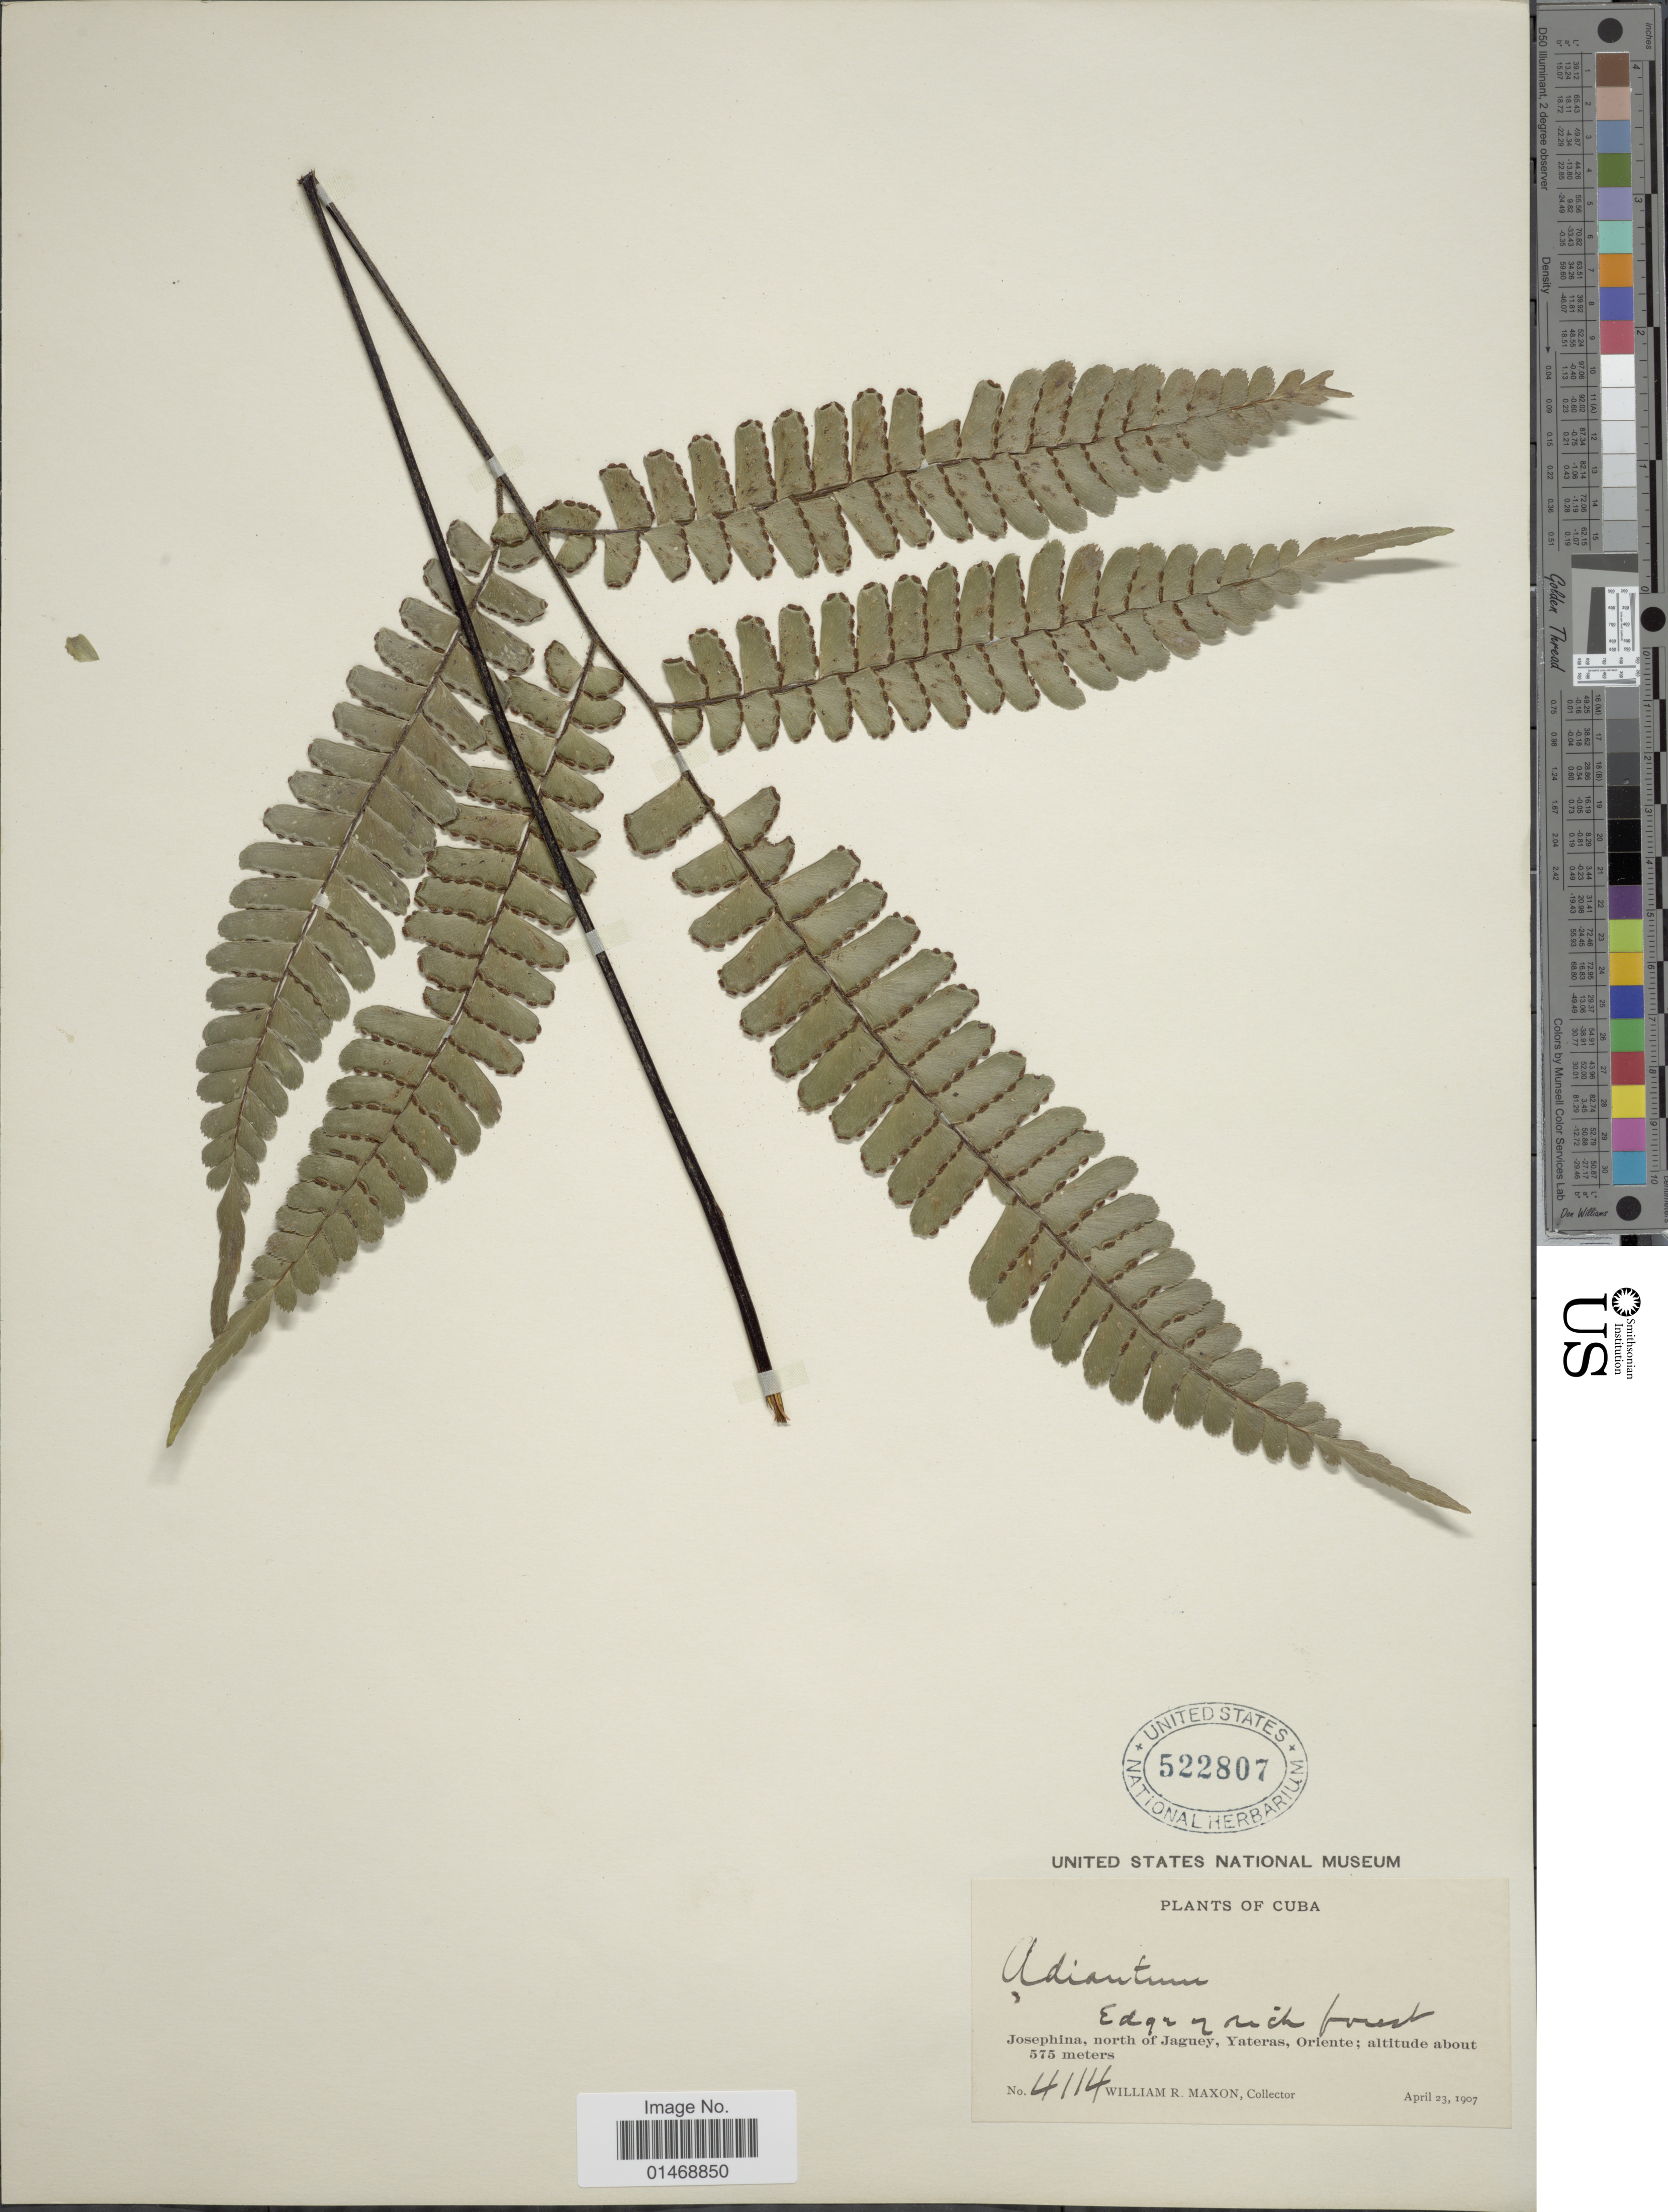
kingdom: Plantae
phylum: Tracheophyta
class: Polypodiopsida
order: Polypodiales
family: Pteridaceae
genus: Adiantum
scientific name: Adiantum fructuosum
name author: Poepp. ex Spreng.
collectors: W. R. Maxon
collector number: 4114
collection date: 1907-04-23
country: Cuba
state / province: Oriente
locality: Josephina, north of Jaguey, Yateras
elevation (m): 575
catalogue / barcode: US 522807